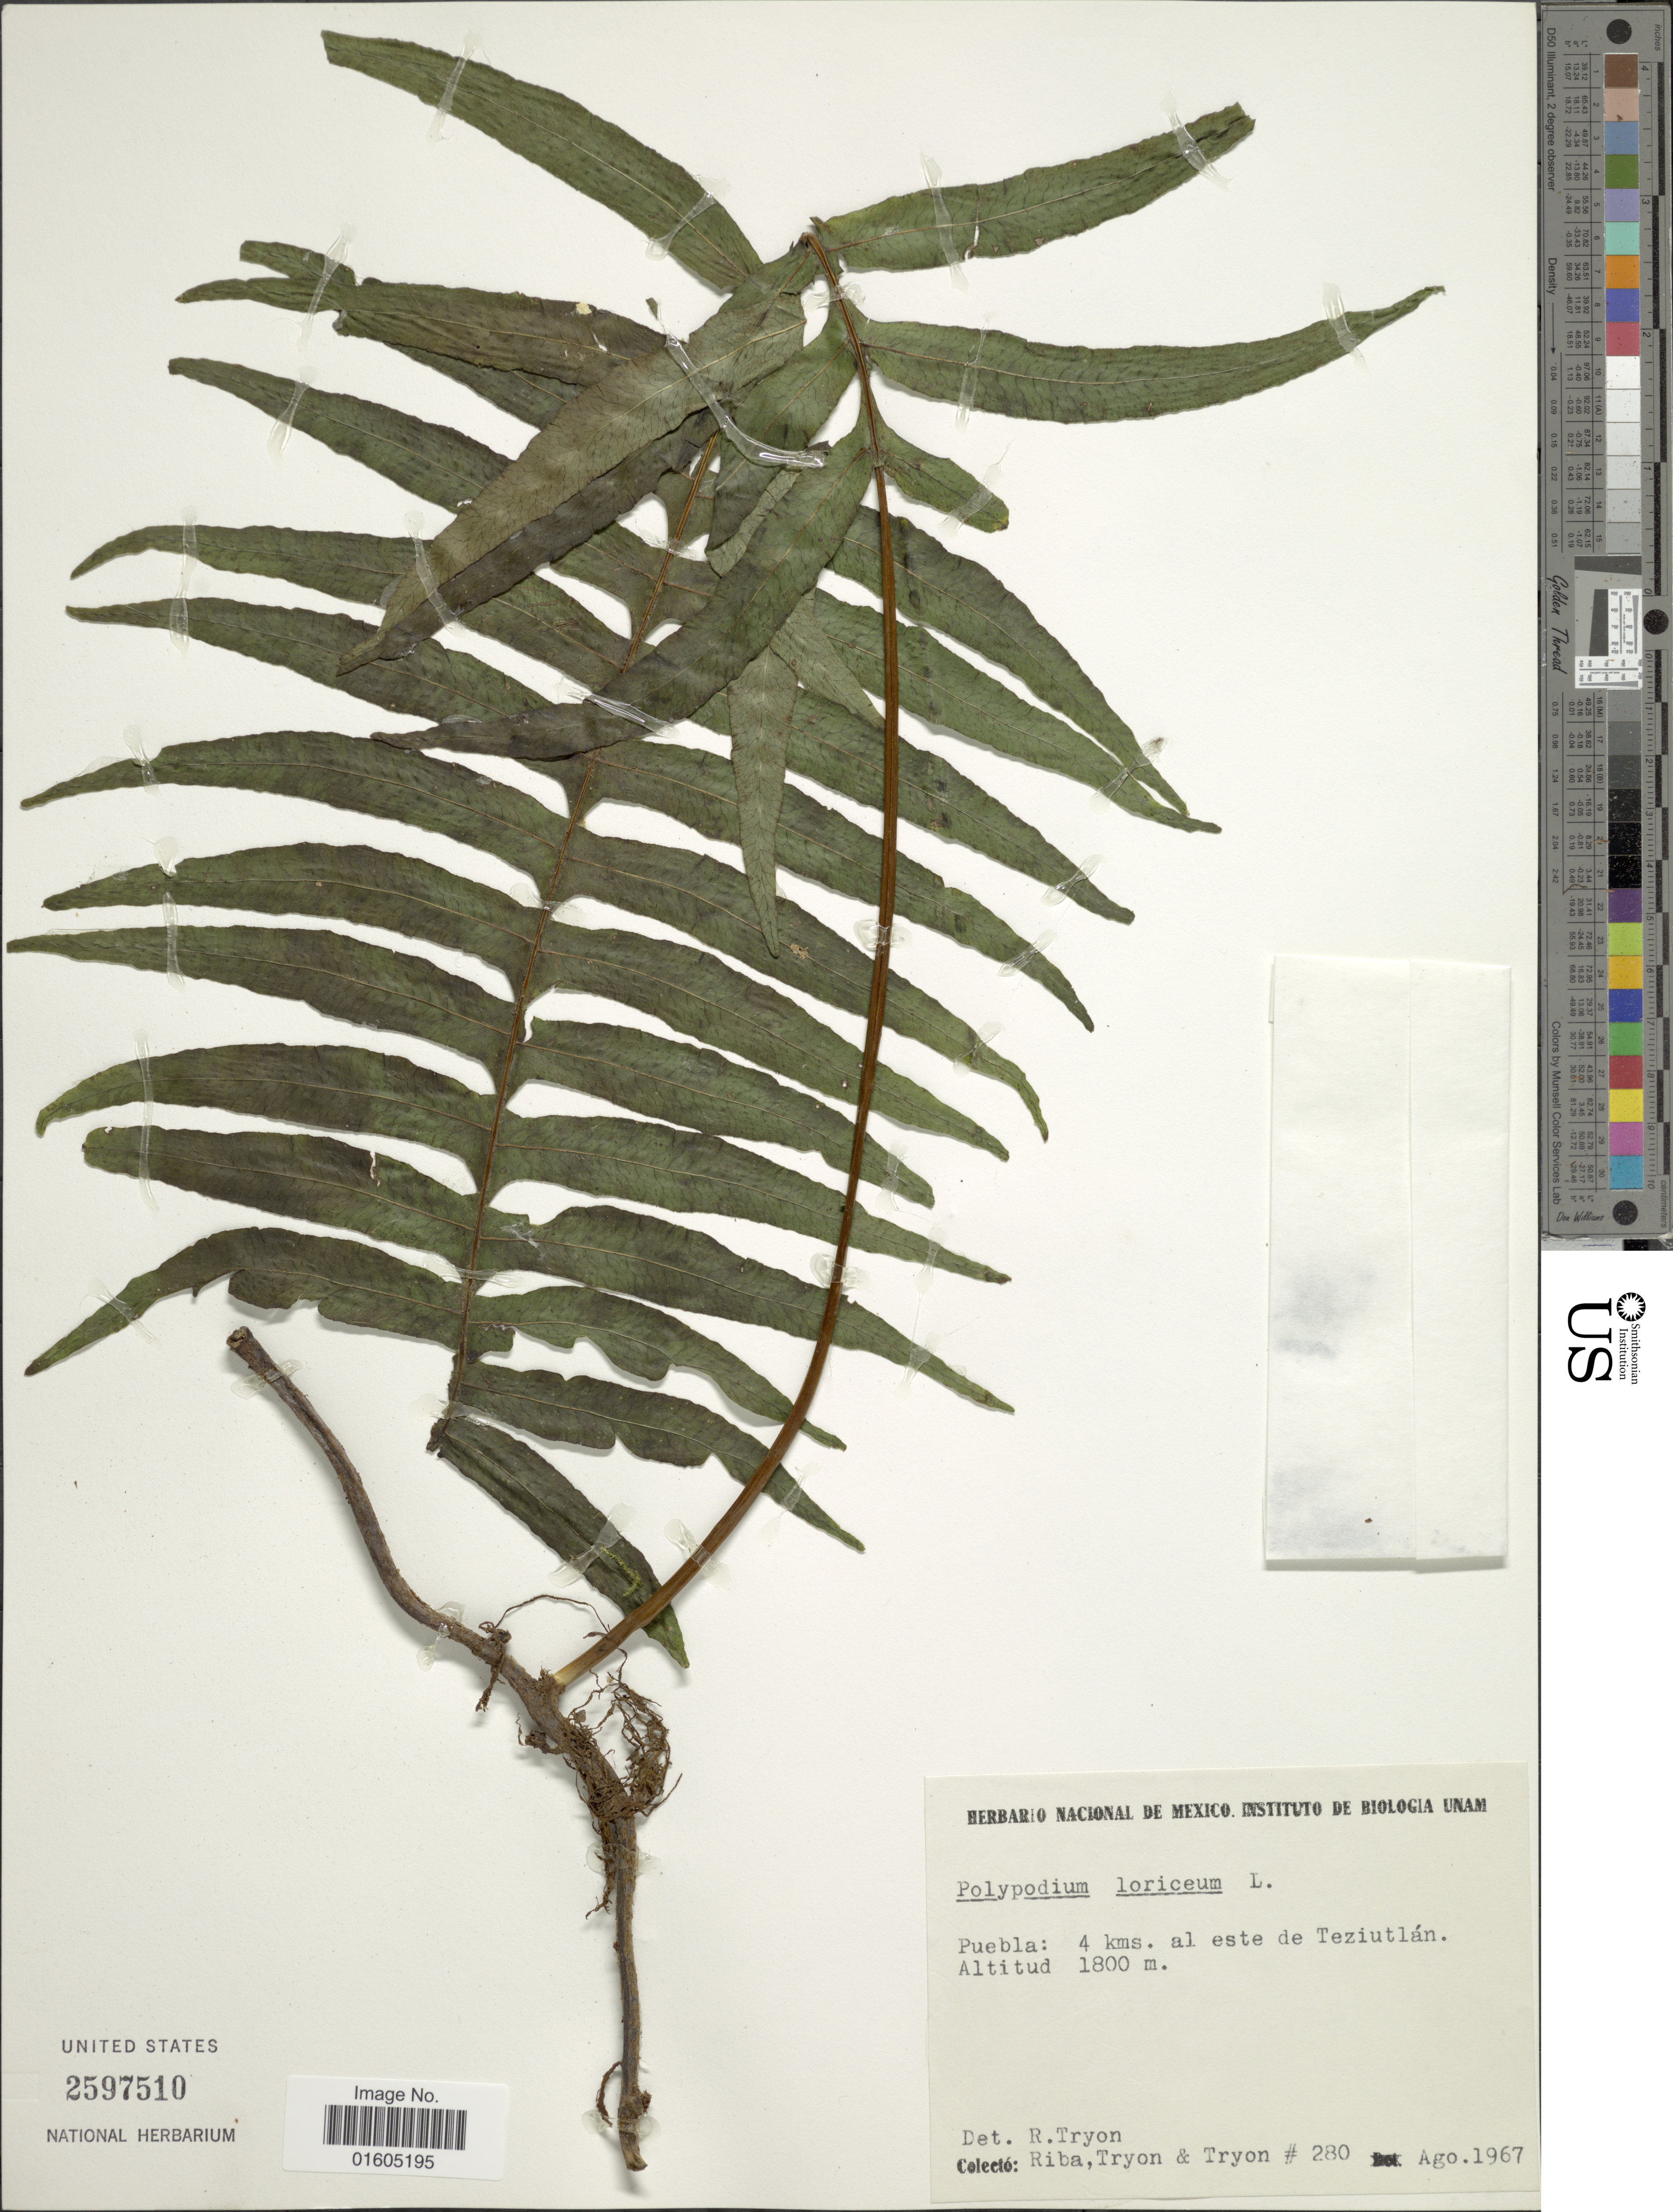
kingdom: Plantae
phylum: Tracheophyta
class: Polypodiopsida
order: Polypodiales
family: Polypodiaceae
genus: Serpocaulon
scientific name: Serpocaulon loriceum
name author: (L.) A.R. Sm.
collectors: Riba, -. Tryon & -. Tryon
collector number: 280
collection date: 1967-08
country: Mexico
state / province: Puebla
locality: Mexico. Instituto de Biologia Unam. Puebla: 4 kms. al este de Teziutlan.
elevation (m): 1800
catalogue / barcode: US 2597510